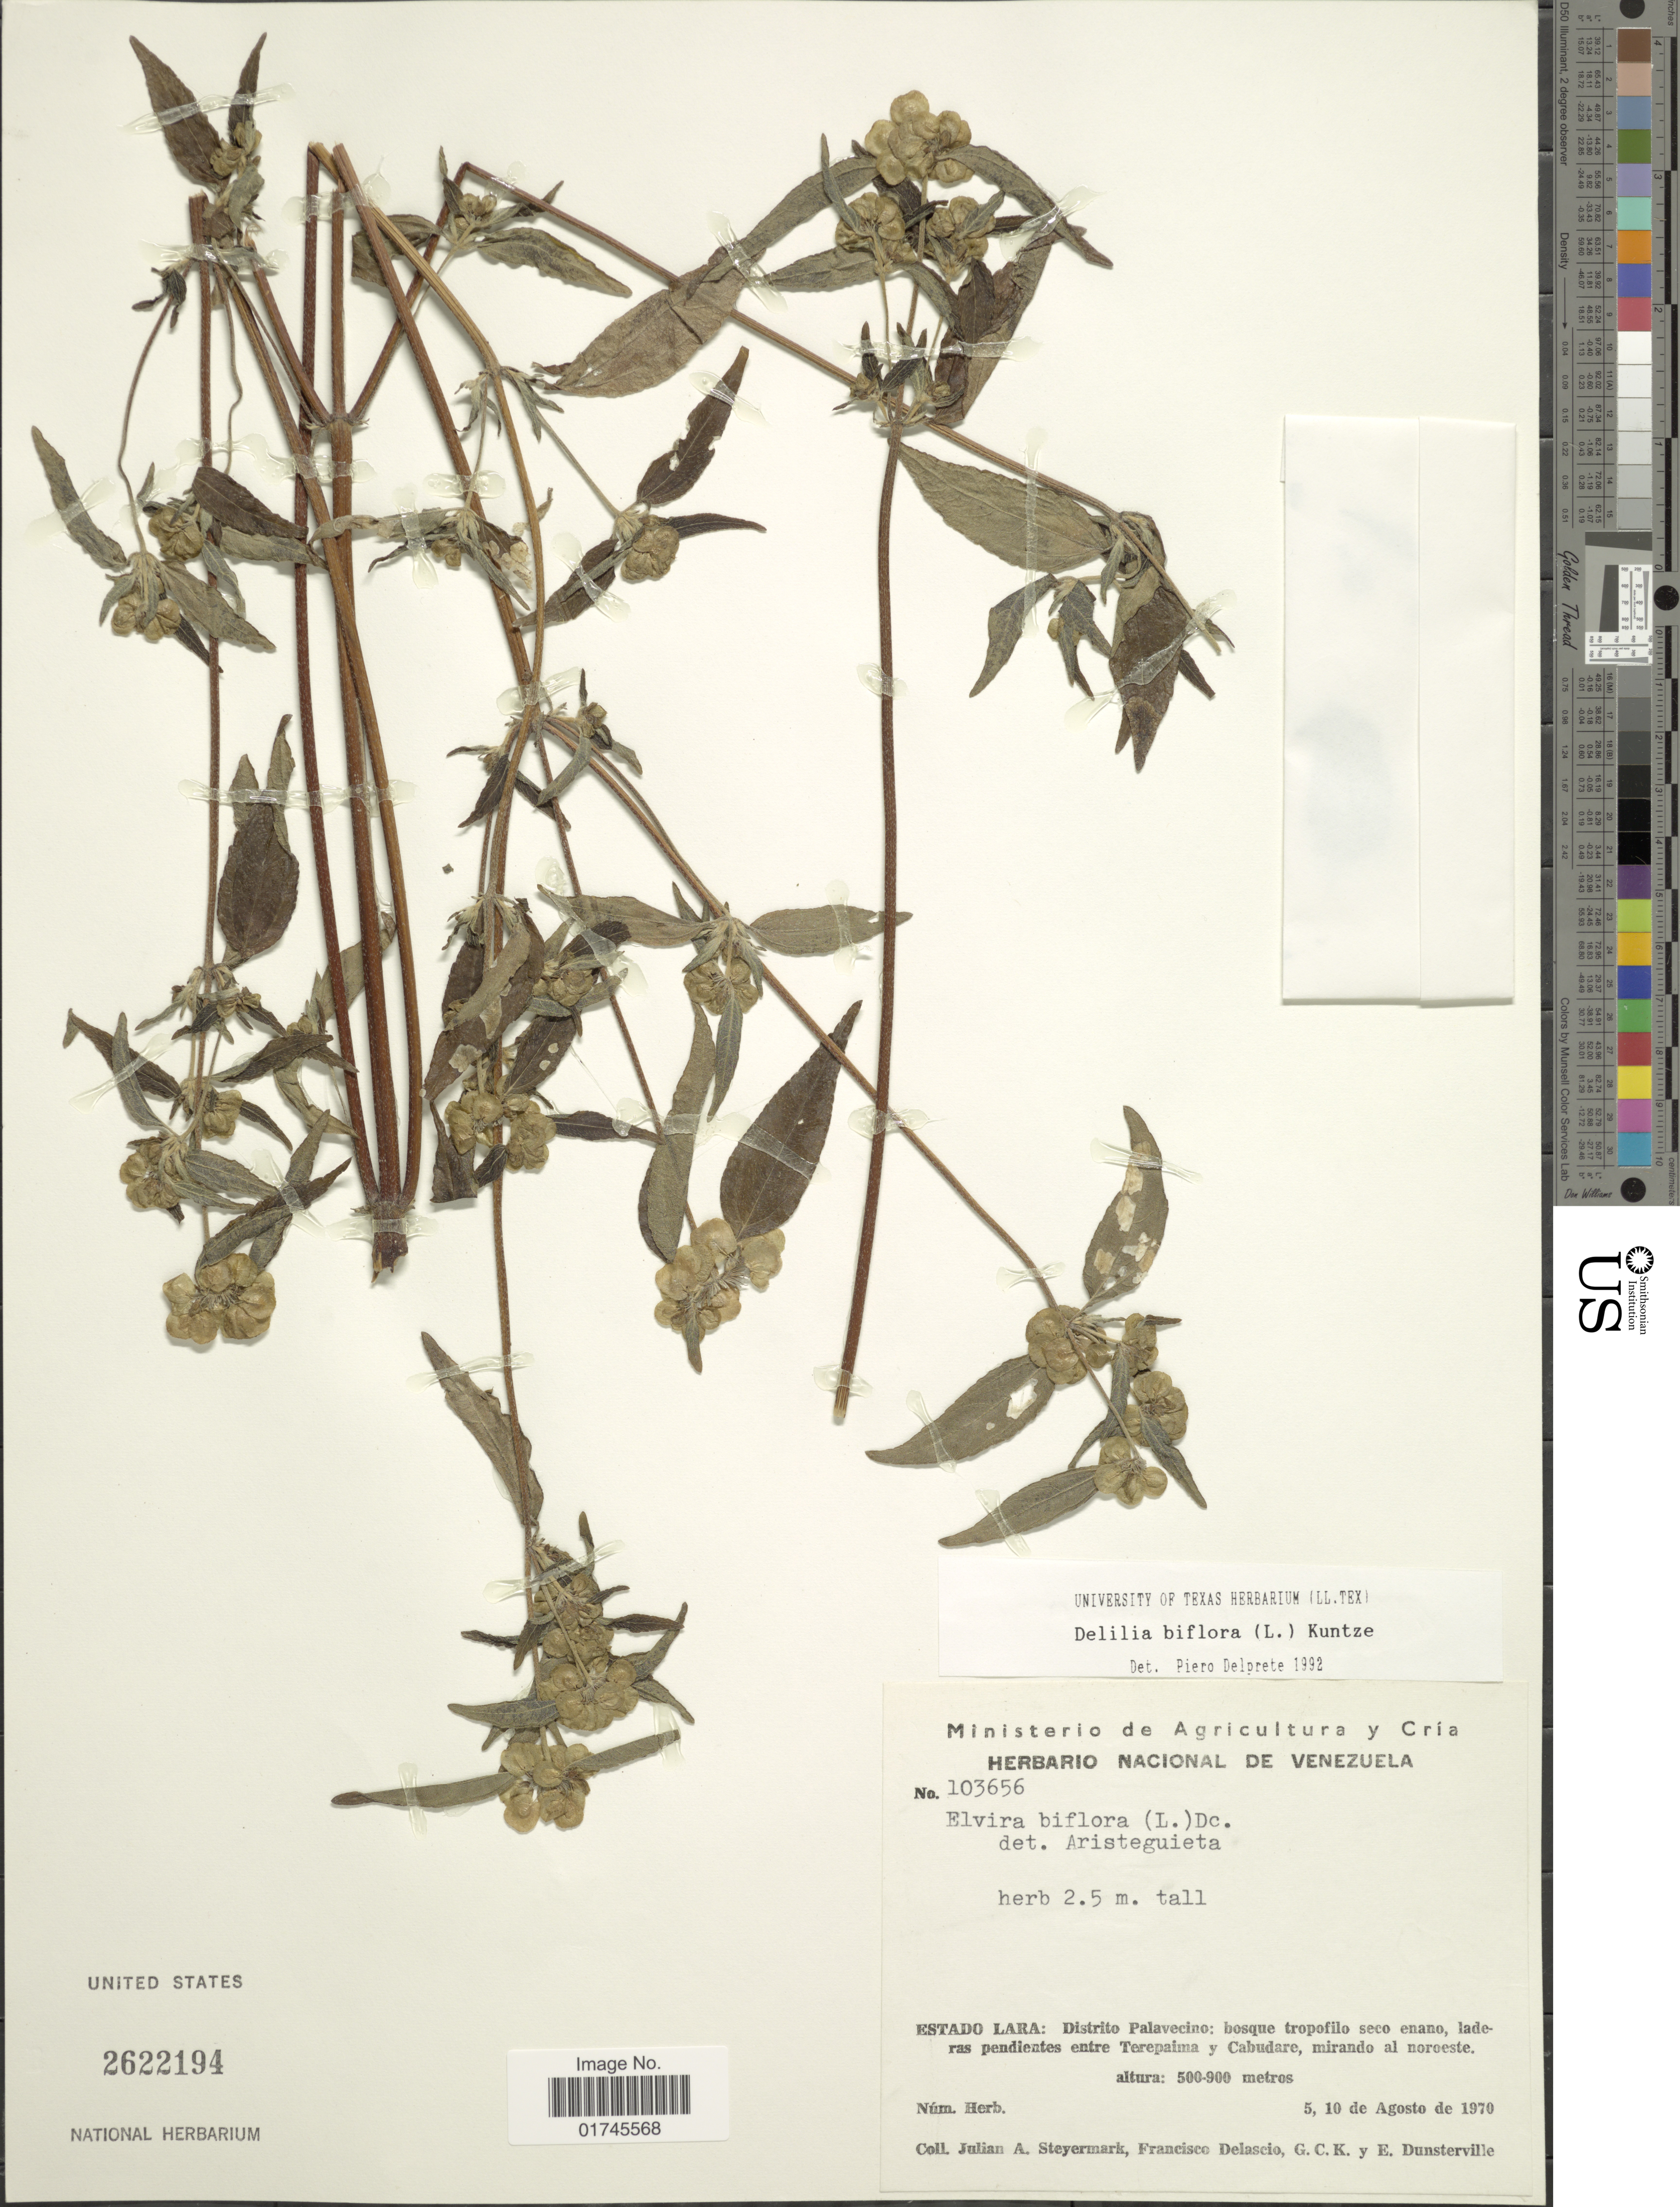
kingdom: Plantae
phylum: Tracheophyta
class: Magnoliopsida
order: Asterales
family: Asteraceae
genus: Delilia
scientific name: Delilia biflora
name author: (L.) Kuntze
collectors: J. Steyermark, F. Delascio C., G. C. K. Dunsterville & E. Dunsterville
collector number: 103656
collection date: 1970-08-05/1970-08-10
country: Venezuela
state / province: Lara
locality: Distrito Palavecino: bosque tropofilo seco enano, alderas pendientes entre Terepaima y Cabudare, mirando al noroeste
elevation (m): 500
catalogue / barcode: US 2622194